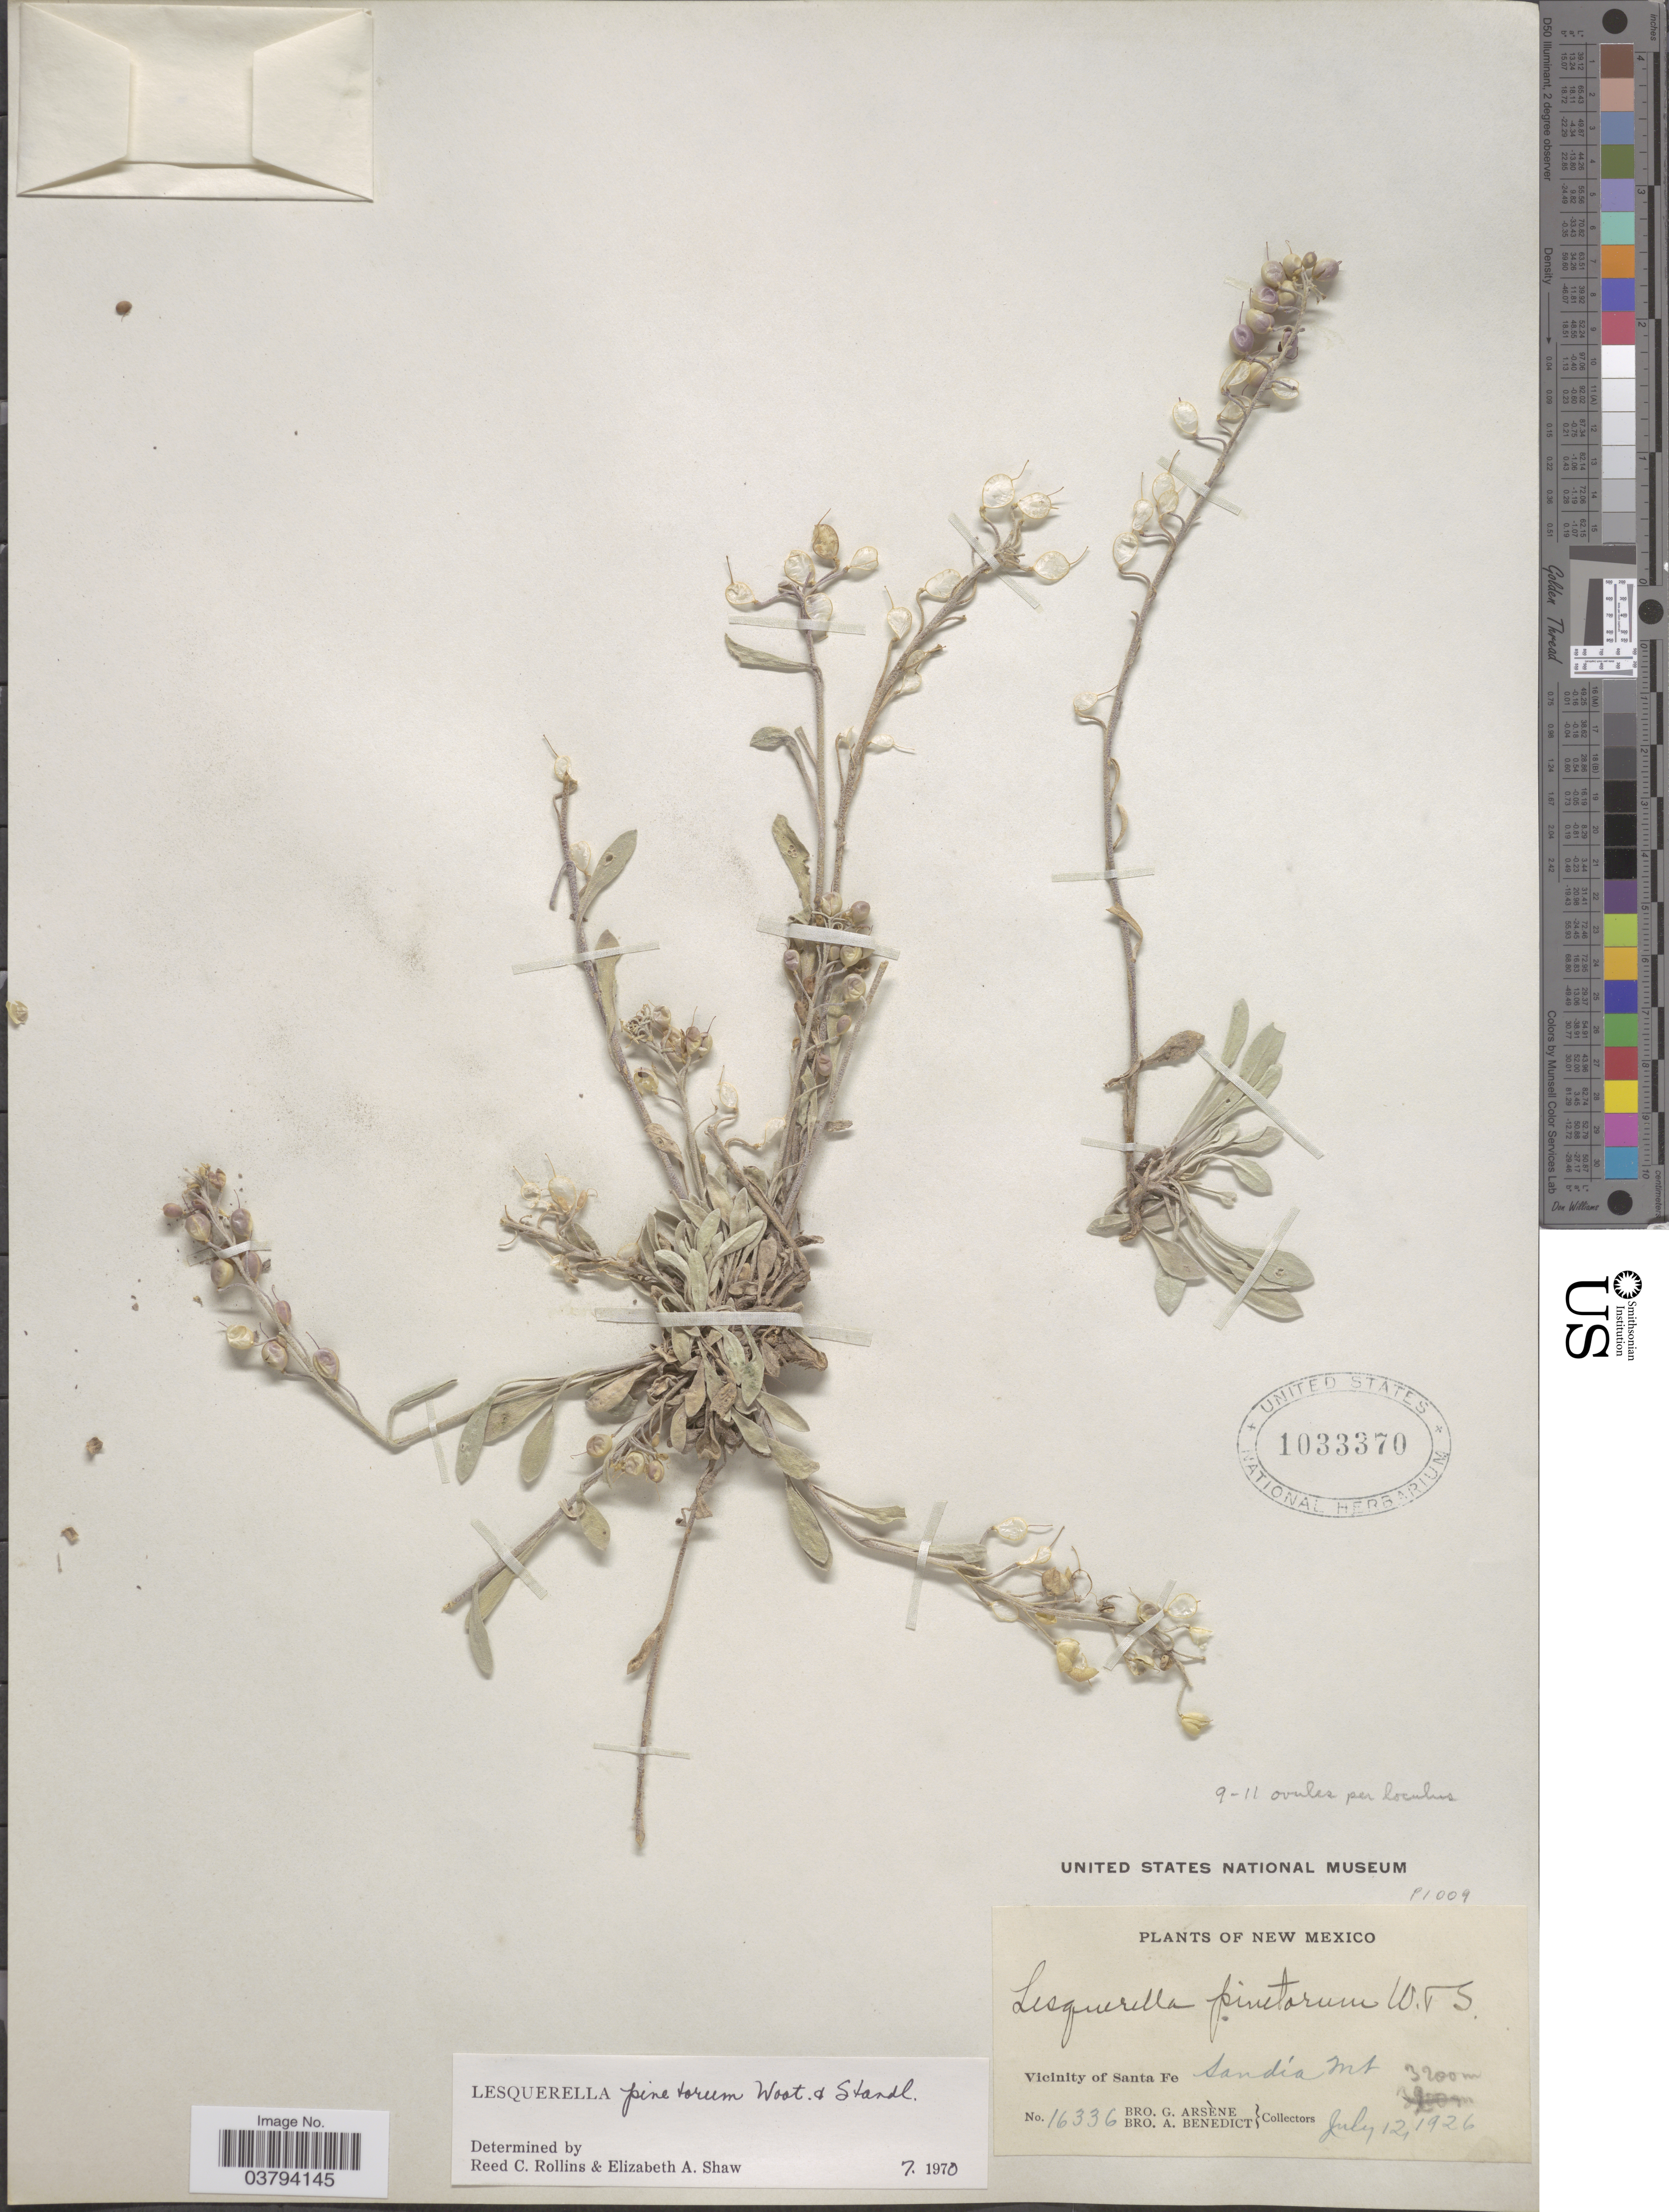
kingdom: Plantae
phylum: Tracheophyta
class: Magnoliopsida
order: Brassicales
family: Brassicaceae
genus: Lesquerella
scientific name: Lesquerella pinetorum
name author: Wooton & Standl.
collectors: Bro. G. Arsène & Bro. A. Benedict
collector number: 16336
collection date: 1926-07-12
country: United States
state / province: New Mexico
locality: Vicinity of Santa Fe. Sandía mt.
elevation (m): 3200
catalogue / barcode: US 1033370